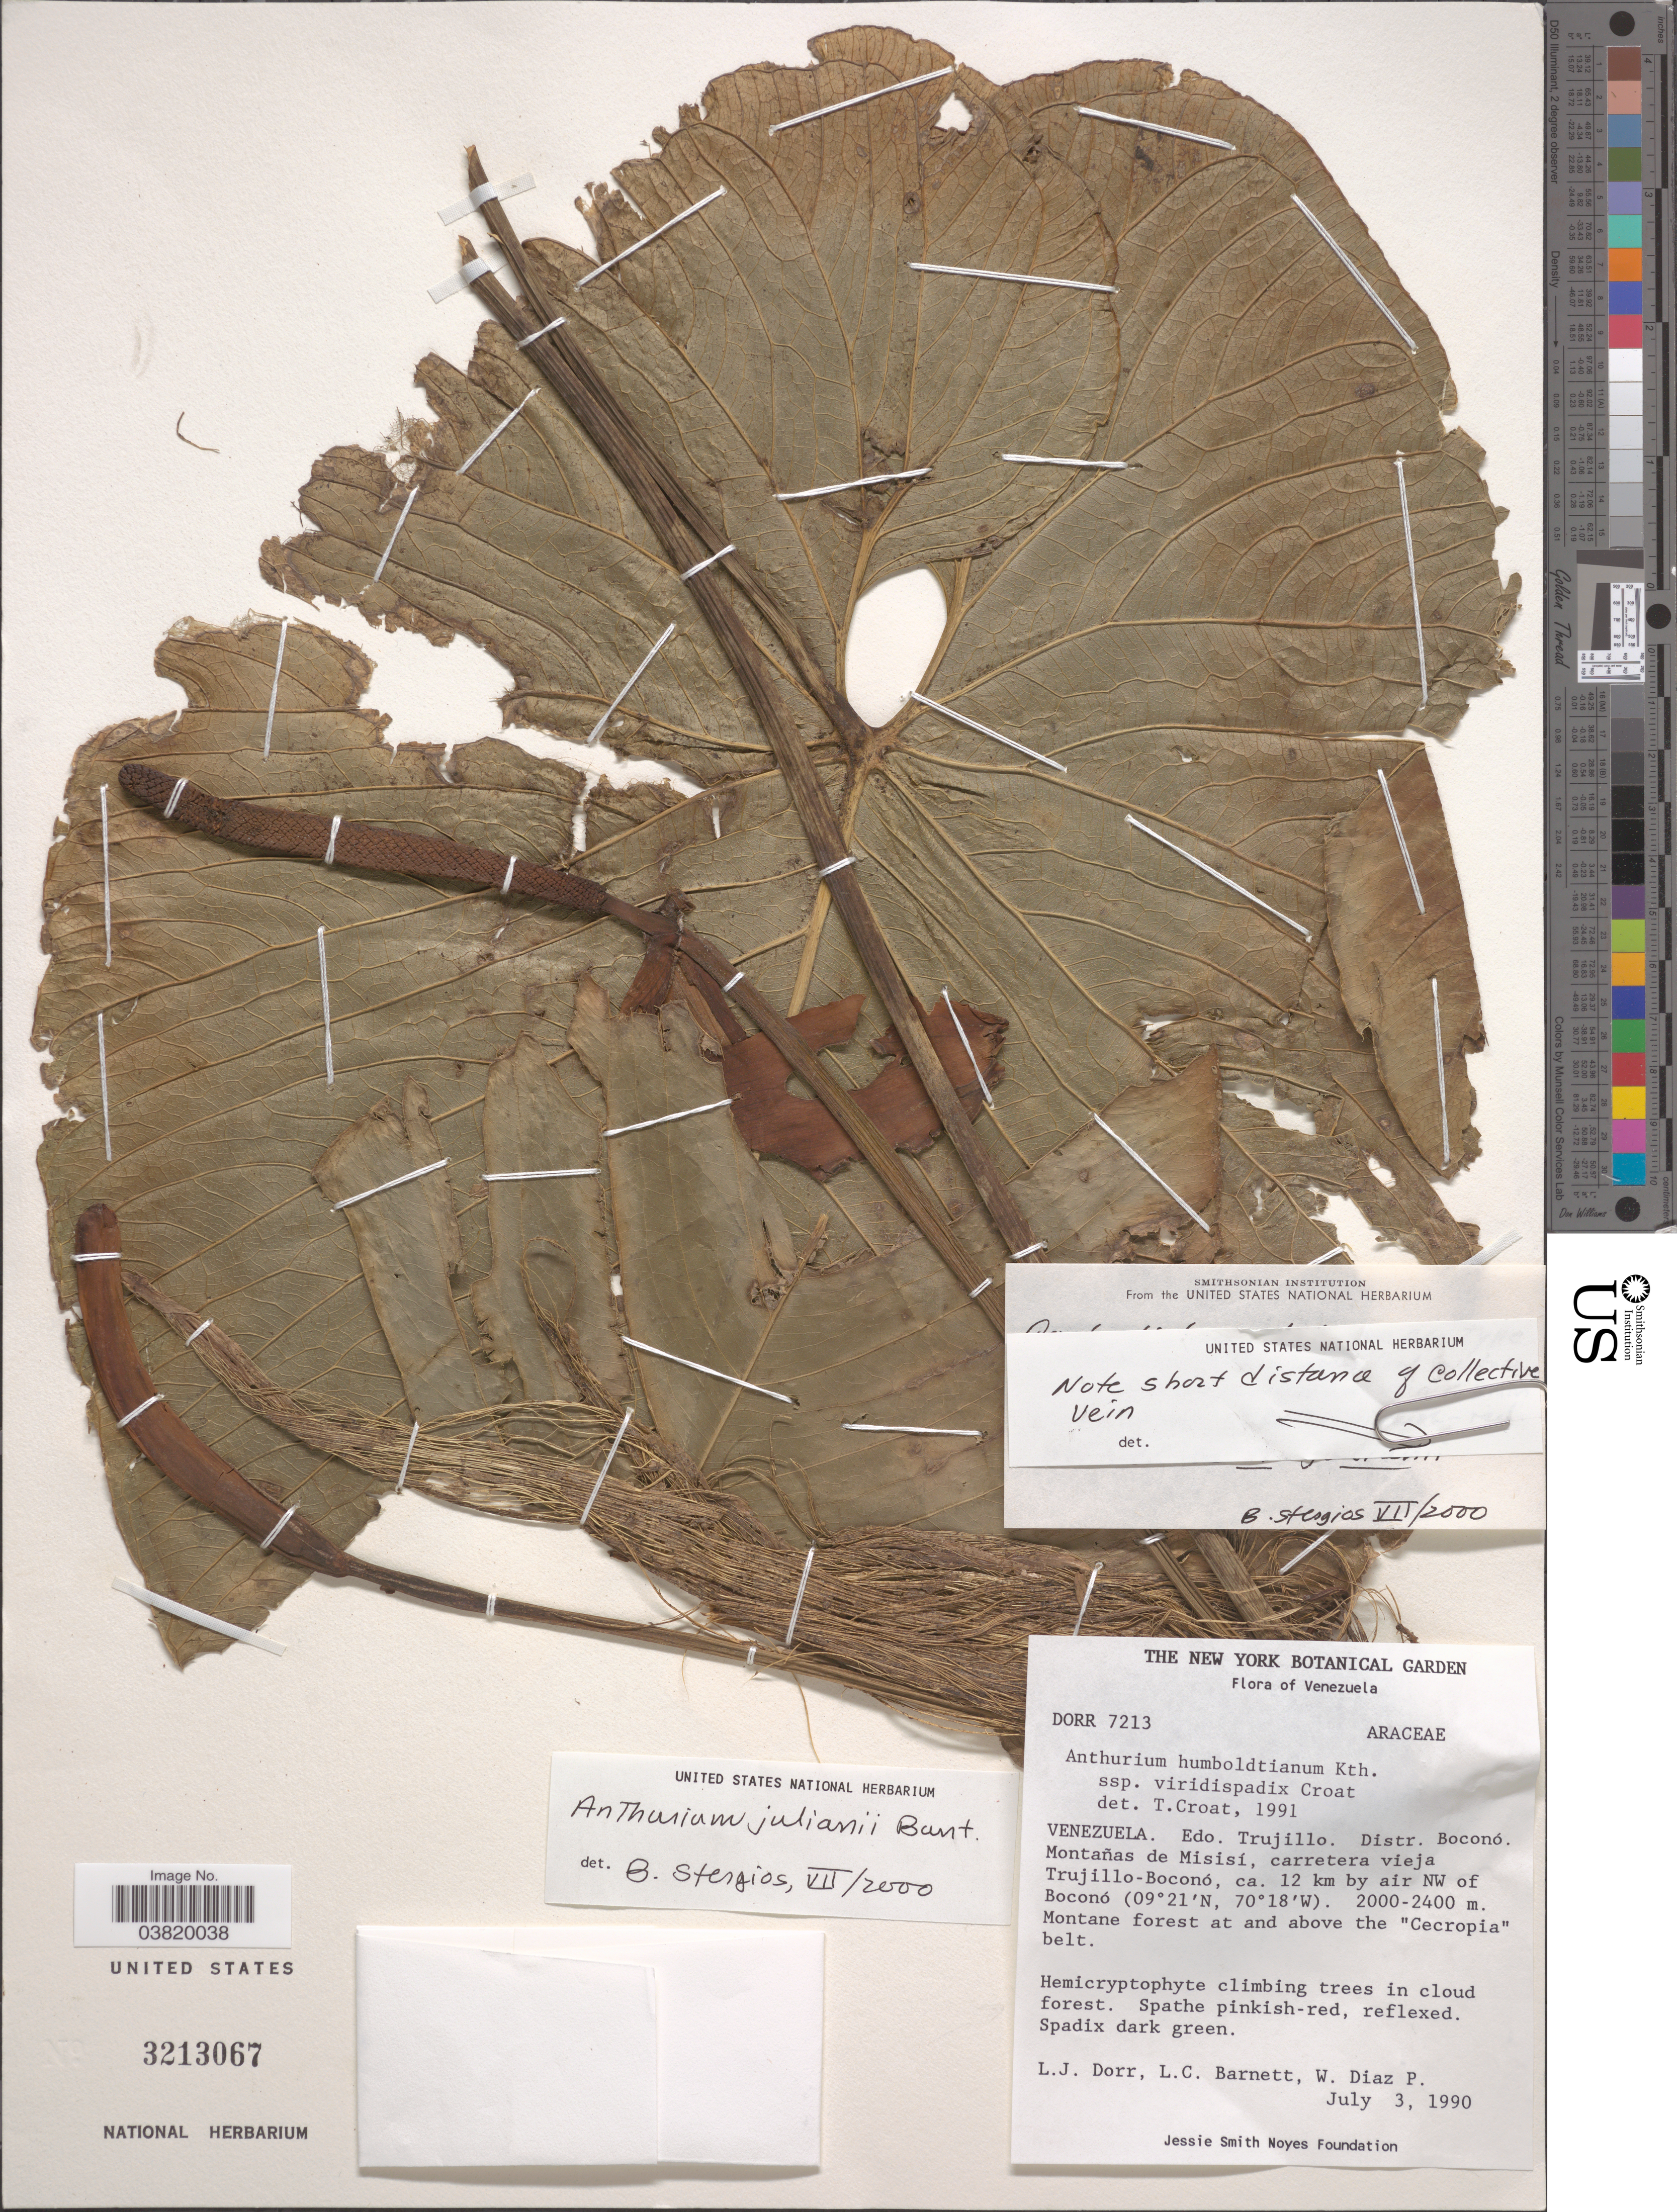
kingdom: Plantae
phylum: Tracheophyta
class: Liliopsida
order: Alismatales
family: Araceae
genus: Anthurium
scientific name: Anthurium julianii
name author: G.S. Bunting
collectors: L. J. Dorr, L. C. Barnett & W. Díaz P.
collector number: DORR7213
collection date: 1990-07-03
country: Venezuela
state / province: Trujillo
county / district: Boconó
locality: Montañas de Misisí, carretera vieja Trujillo-Boconó, ca. 12 km by air NW of Boconó.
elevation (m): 2000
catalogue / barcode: US 3213067